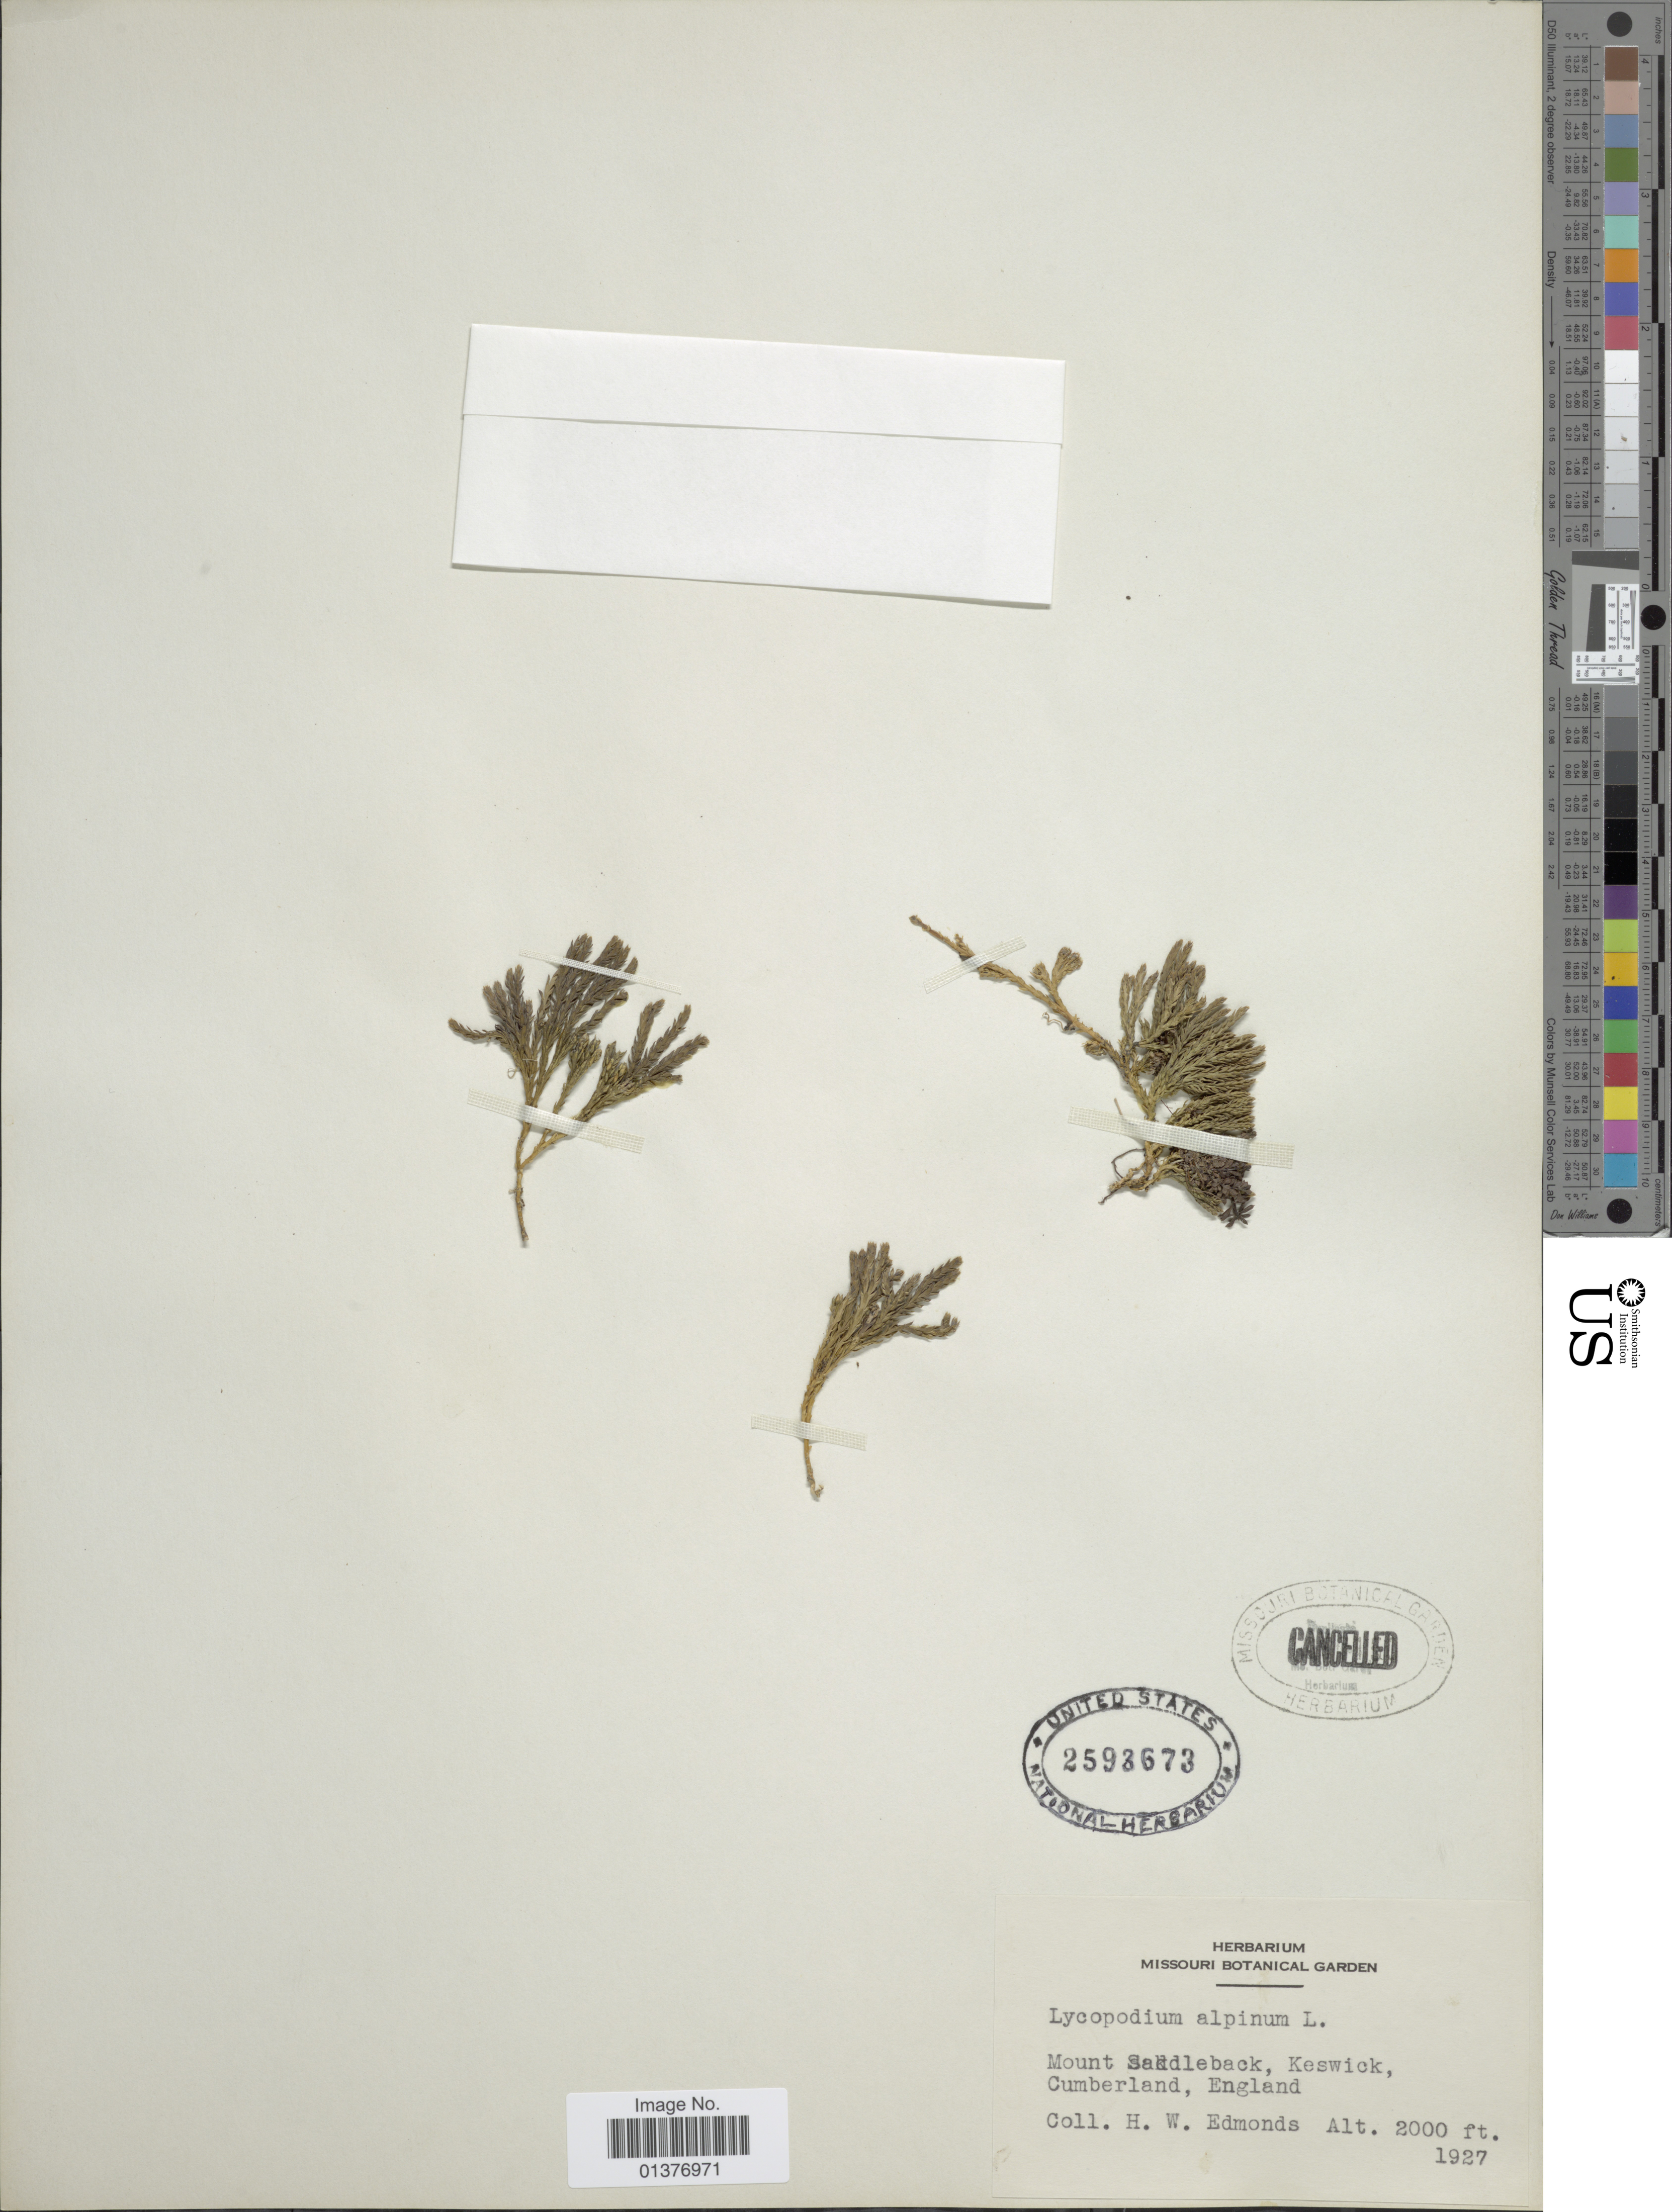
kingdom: Plantae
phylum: Tracheophyta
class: Lycopodiopsida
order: Lycopodiales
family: Lycopodiaceae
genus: Diphasiastrum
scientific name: Diphasiastrum alpinum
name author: (L.) Holub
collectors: H. Edmonds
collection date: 1927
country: United Kingdom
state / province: England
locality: Mount Saudleback, Keswick, Cumberland, England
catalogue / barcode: US 2593673